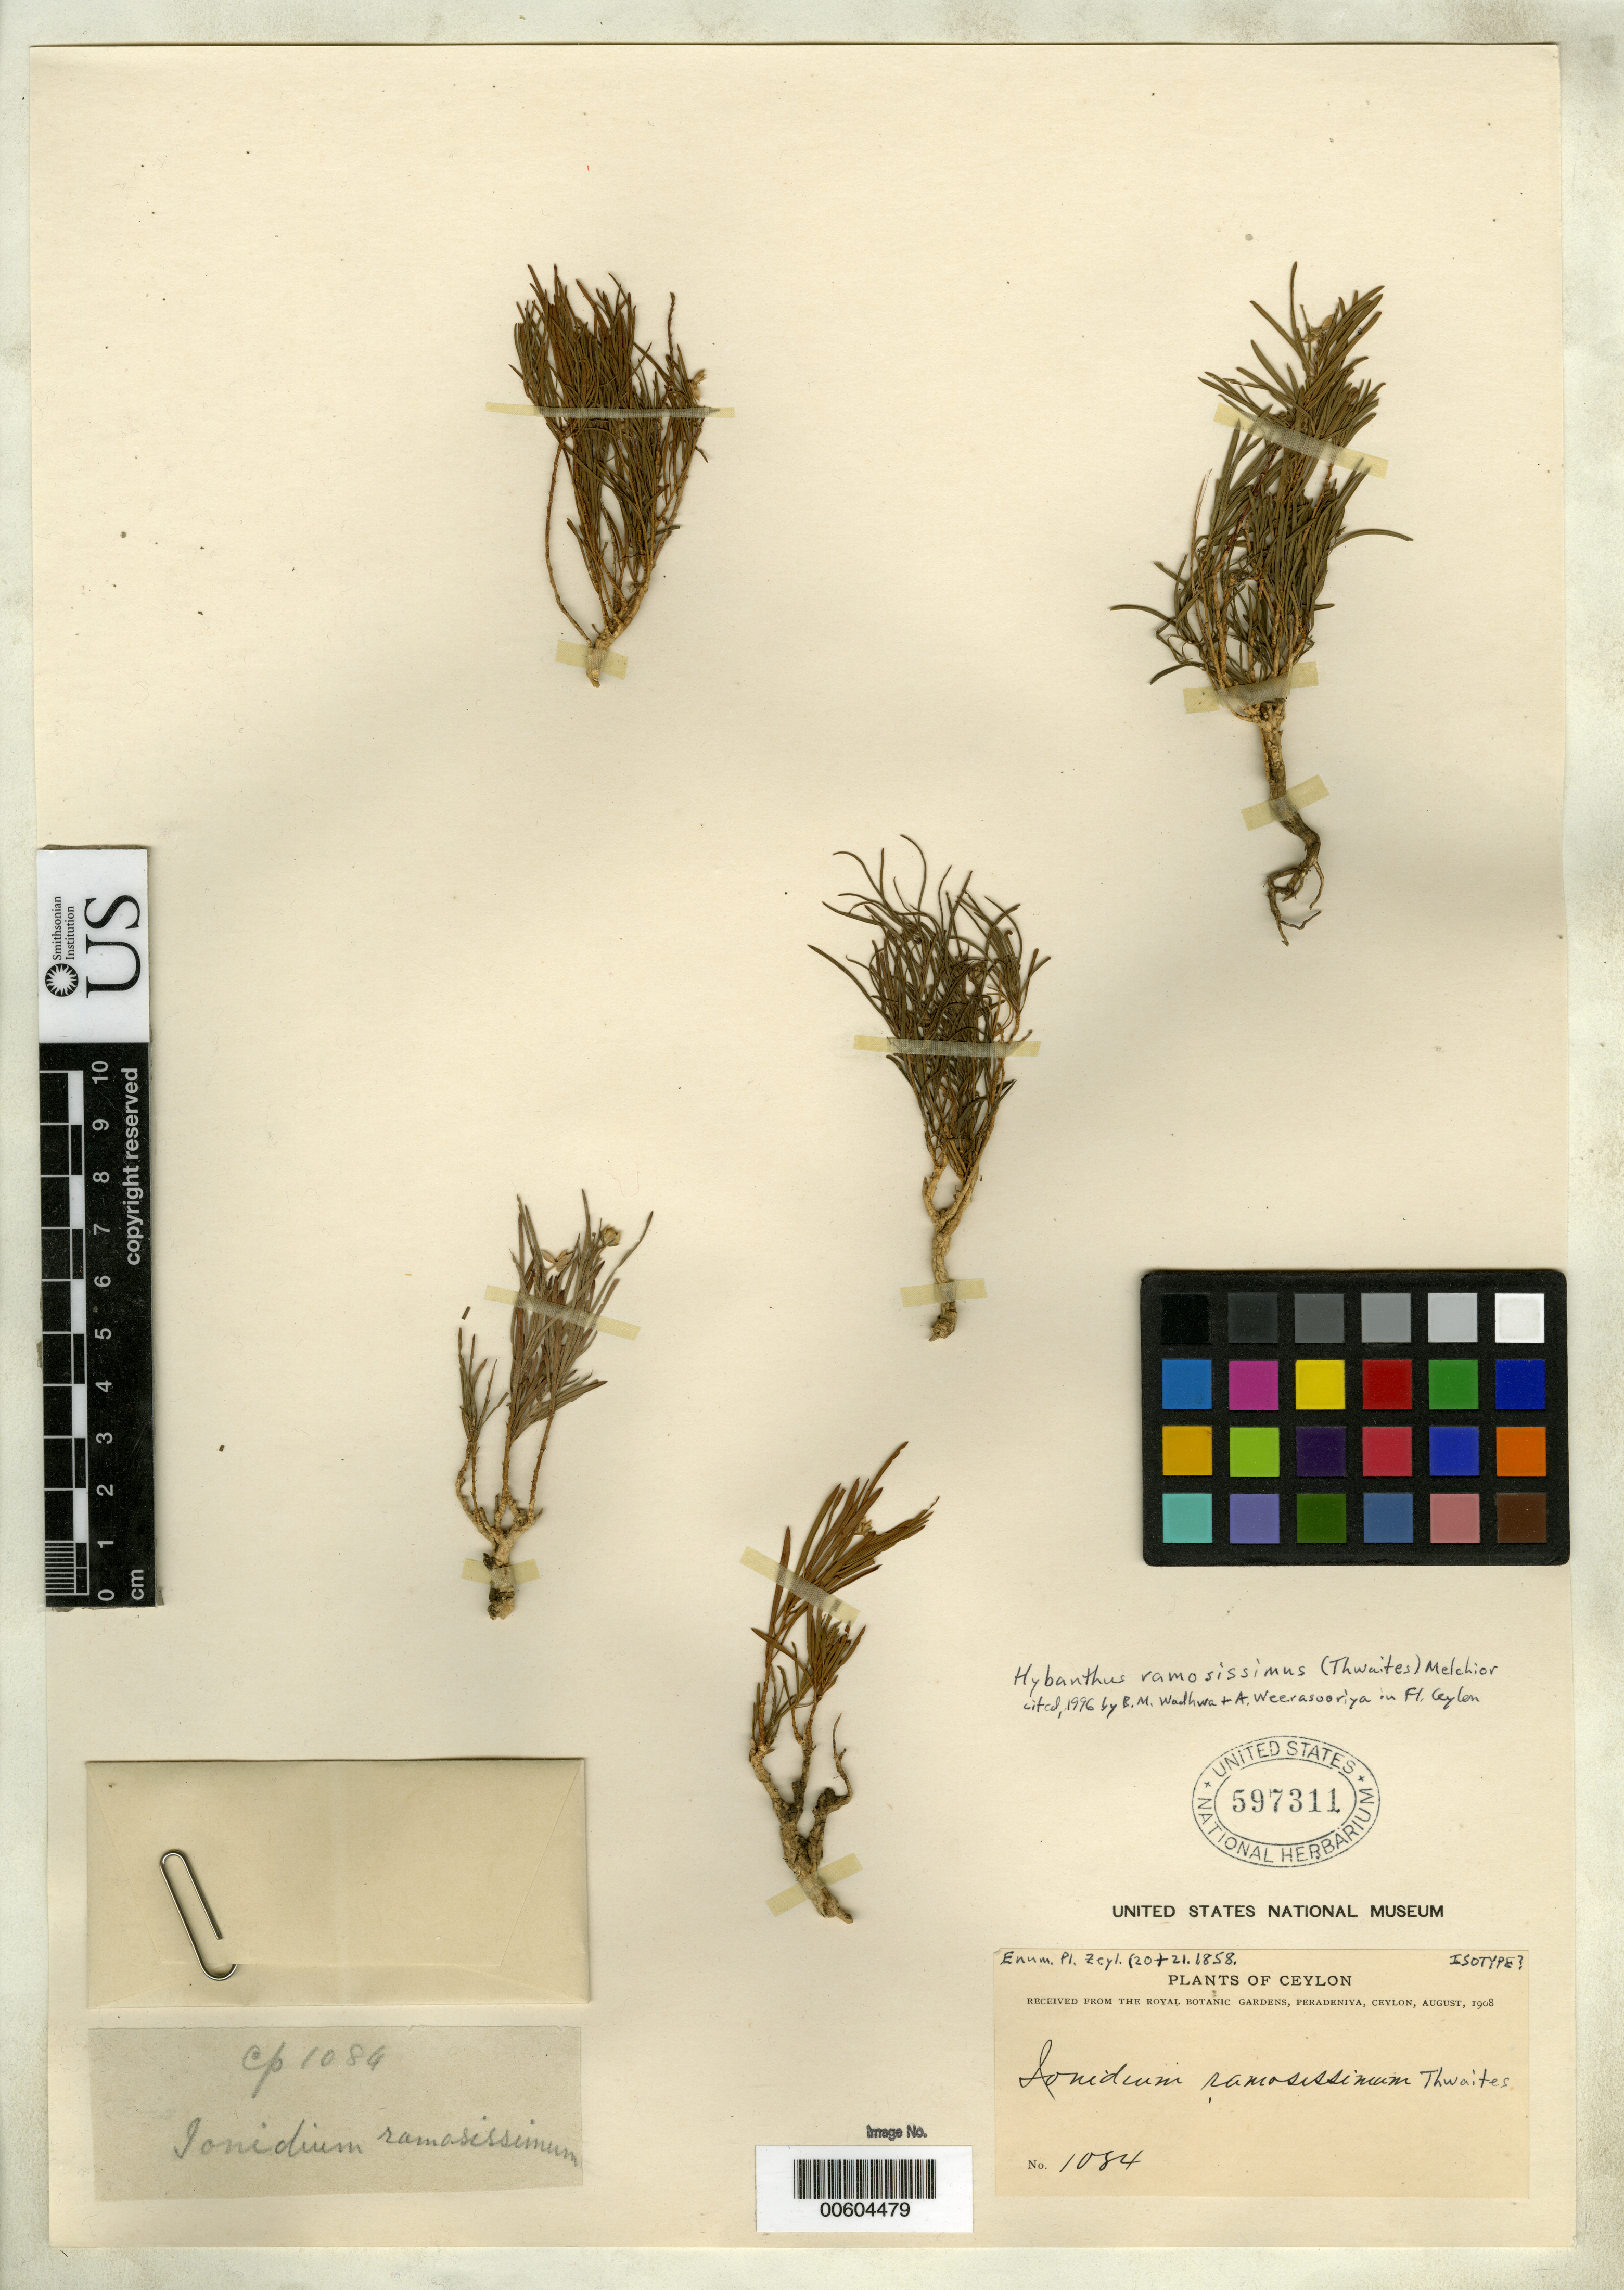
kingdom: Plantae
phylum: Tracheophyta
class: Magnoliopsida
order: Malpighiales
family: Violaceae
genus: Ionidium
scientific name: Ionidium ramosissimum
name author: Thwaites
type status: Possible Type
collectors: ex Roy. Bot. Gard.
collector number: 1084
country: Sri Lanka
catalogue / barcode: US 597311